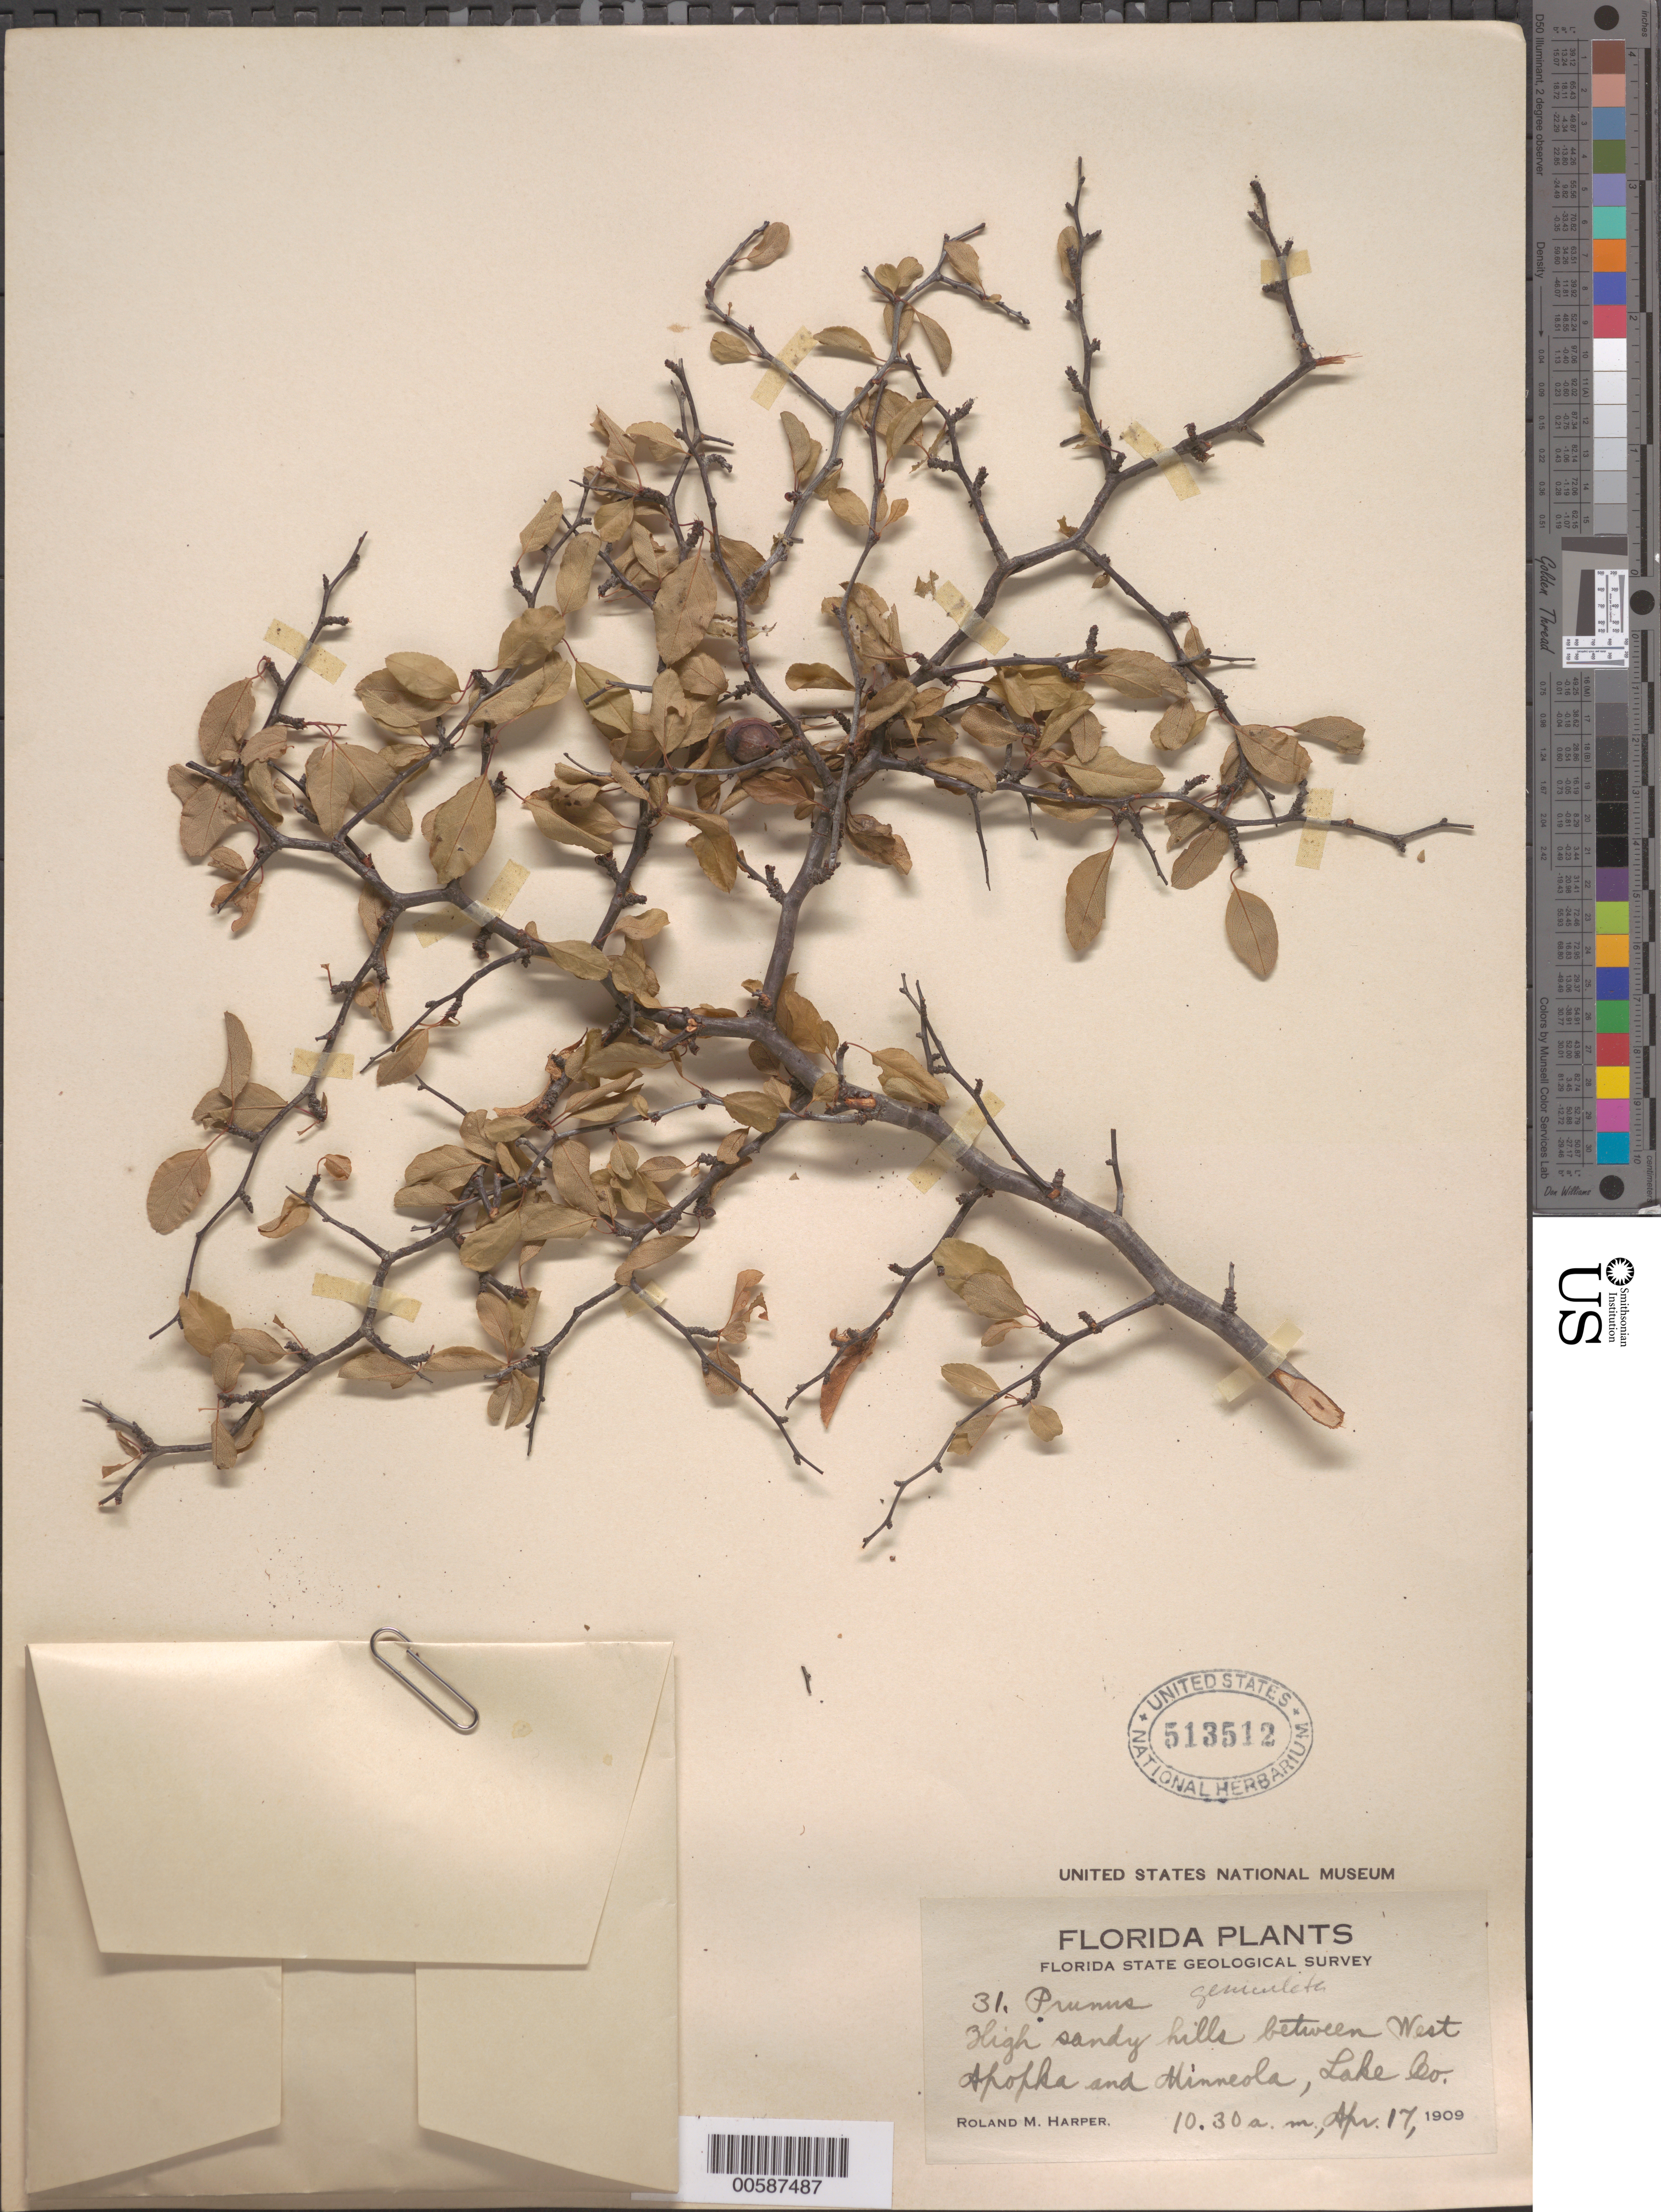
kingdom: Plantae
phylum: Tracheophyta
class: Magnoliopsida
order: Rosales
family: Rosaceae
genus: Prunus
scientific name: Prunus geniculata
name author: R.M. Harper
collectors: R. M. Harper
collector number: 31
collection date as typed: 17 Apr 1909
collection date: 1909-04-17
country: United States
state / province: Florida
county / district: Lake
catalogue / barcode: US 513512